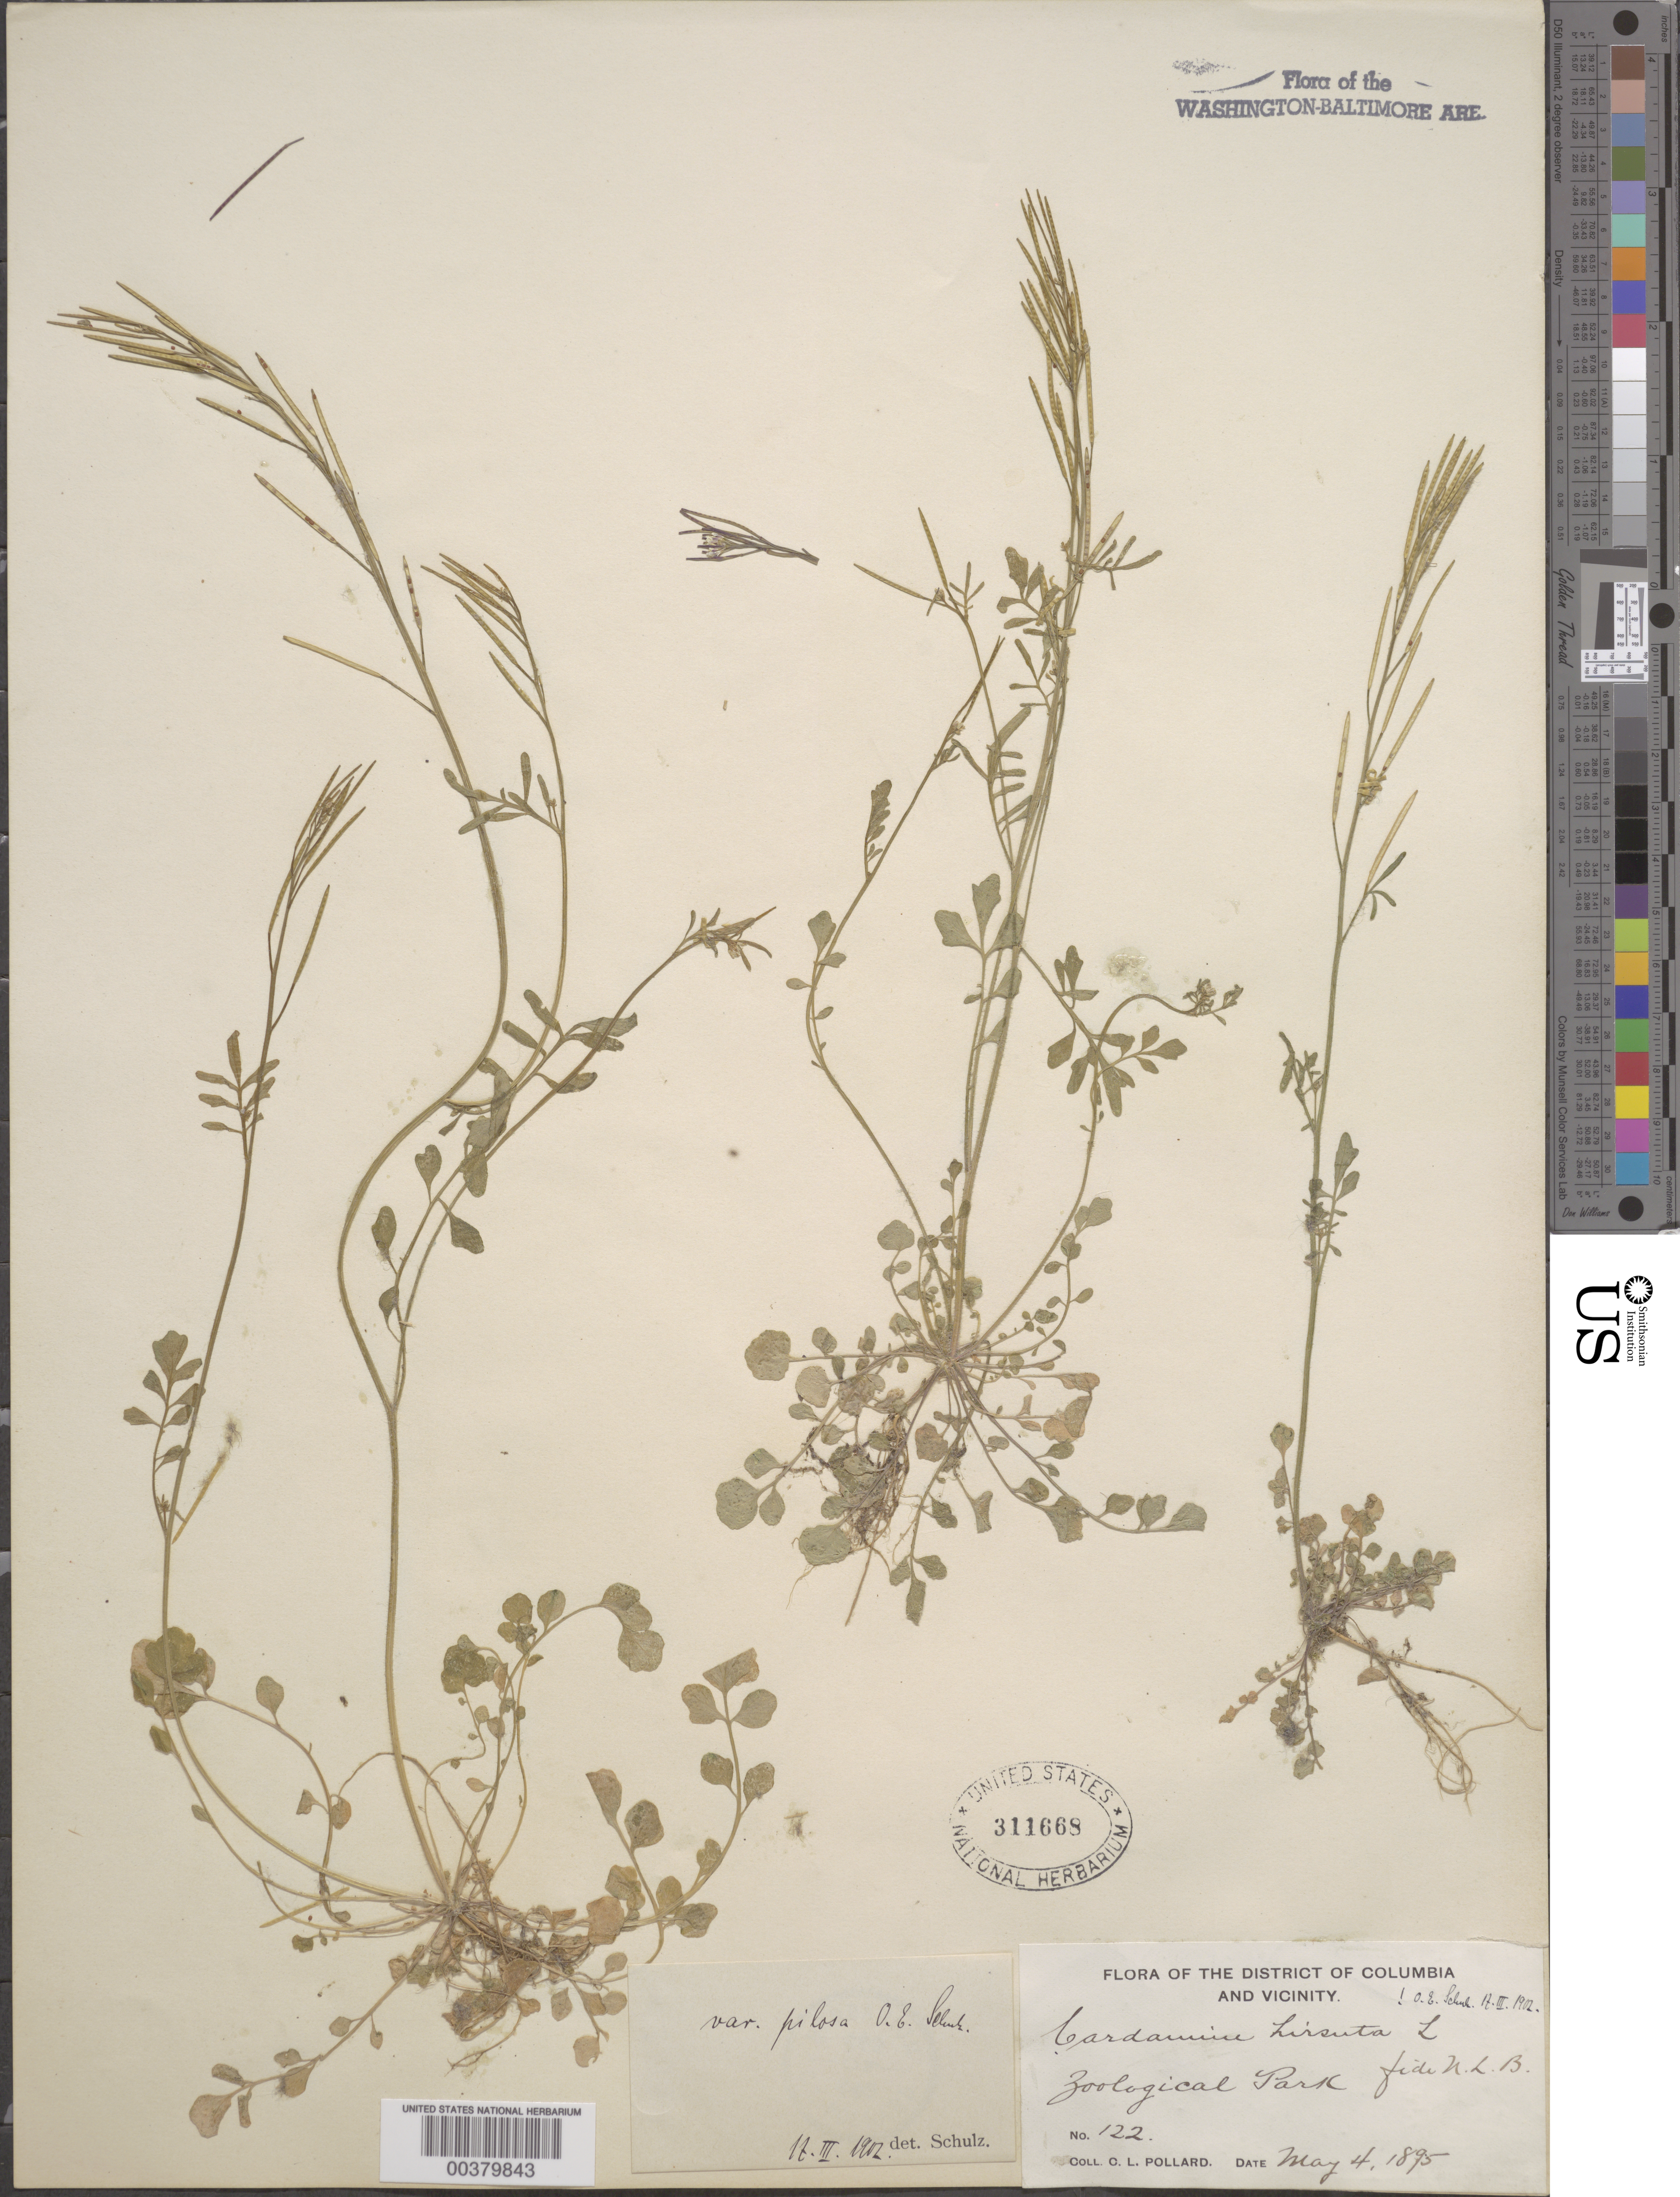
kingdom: Plantae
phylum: Tracheophyta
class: Magnoliopsida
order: Brassicales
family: Brassicaceae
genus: Cardamine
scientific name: Cardamine hirsuta var. pilosa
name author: O.E. Schulz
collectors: C. L. Pollard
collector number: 122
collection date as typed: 04 May 1895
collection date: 1895-05-04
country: United States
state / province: District of Columbia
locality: Zoological Park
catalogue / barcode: US 311668